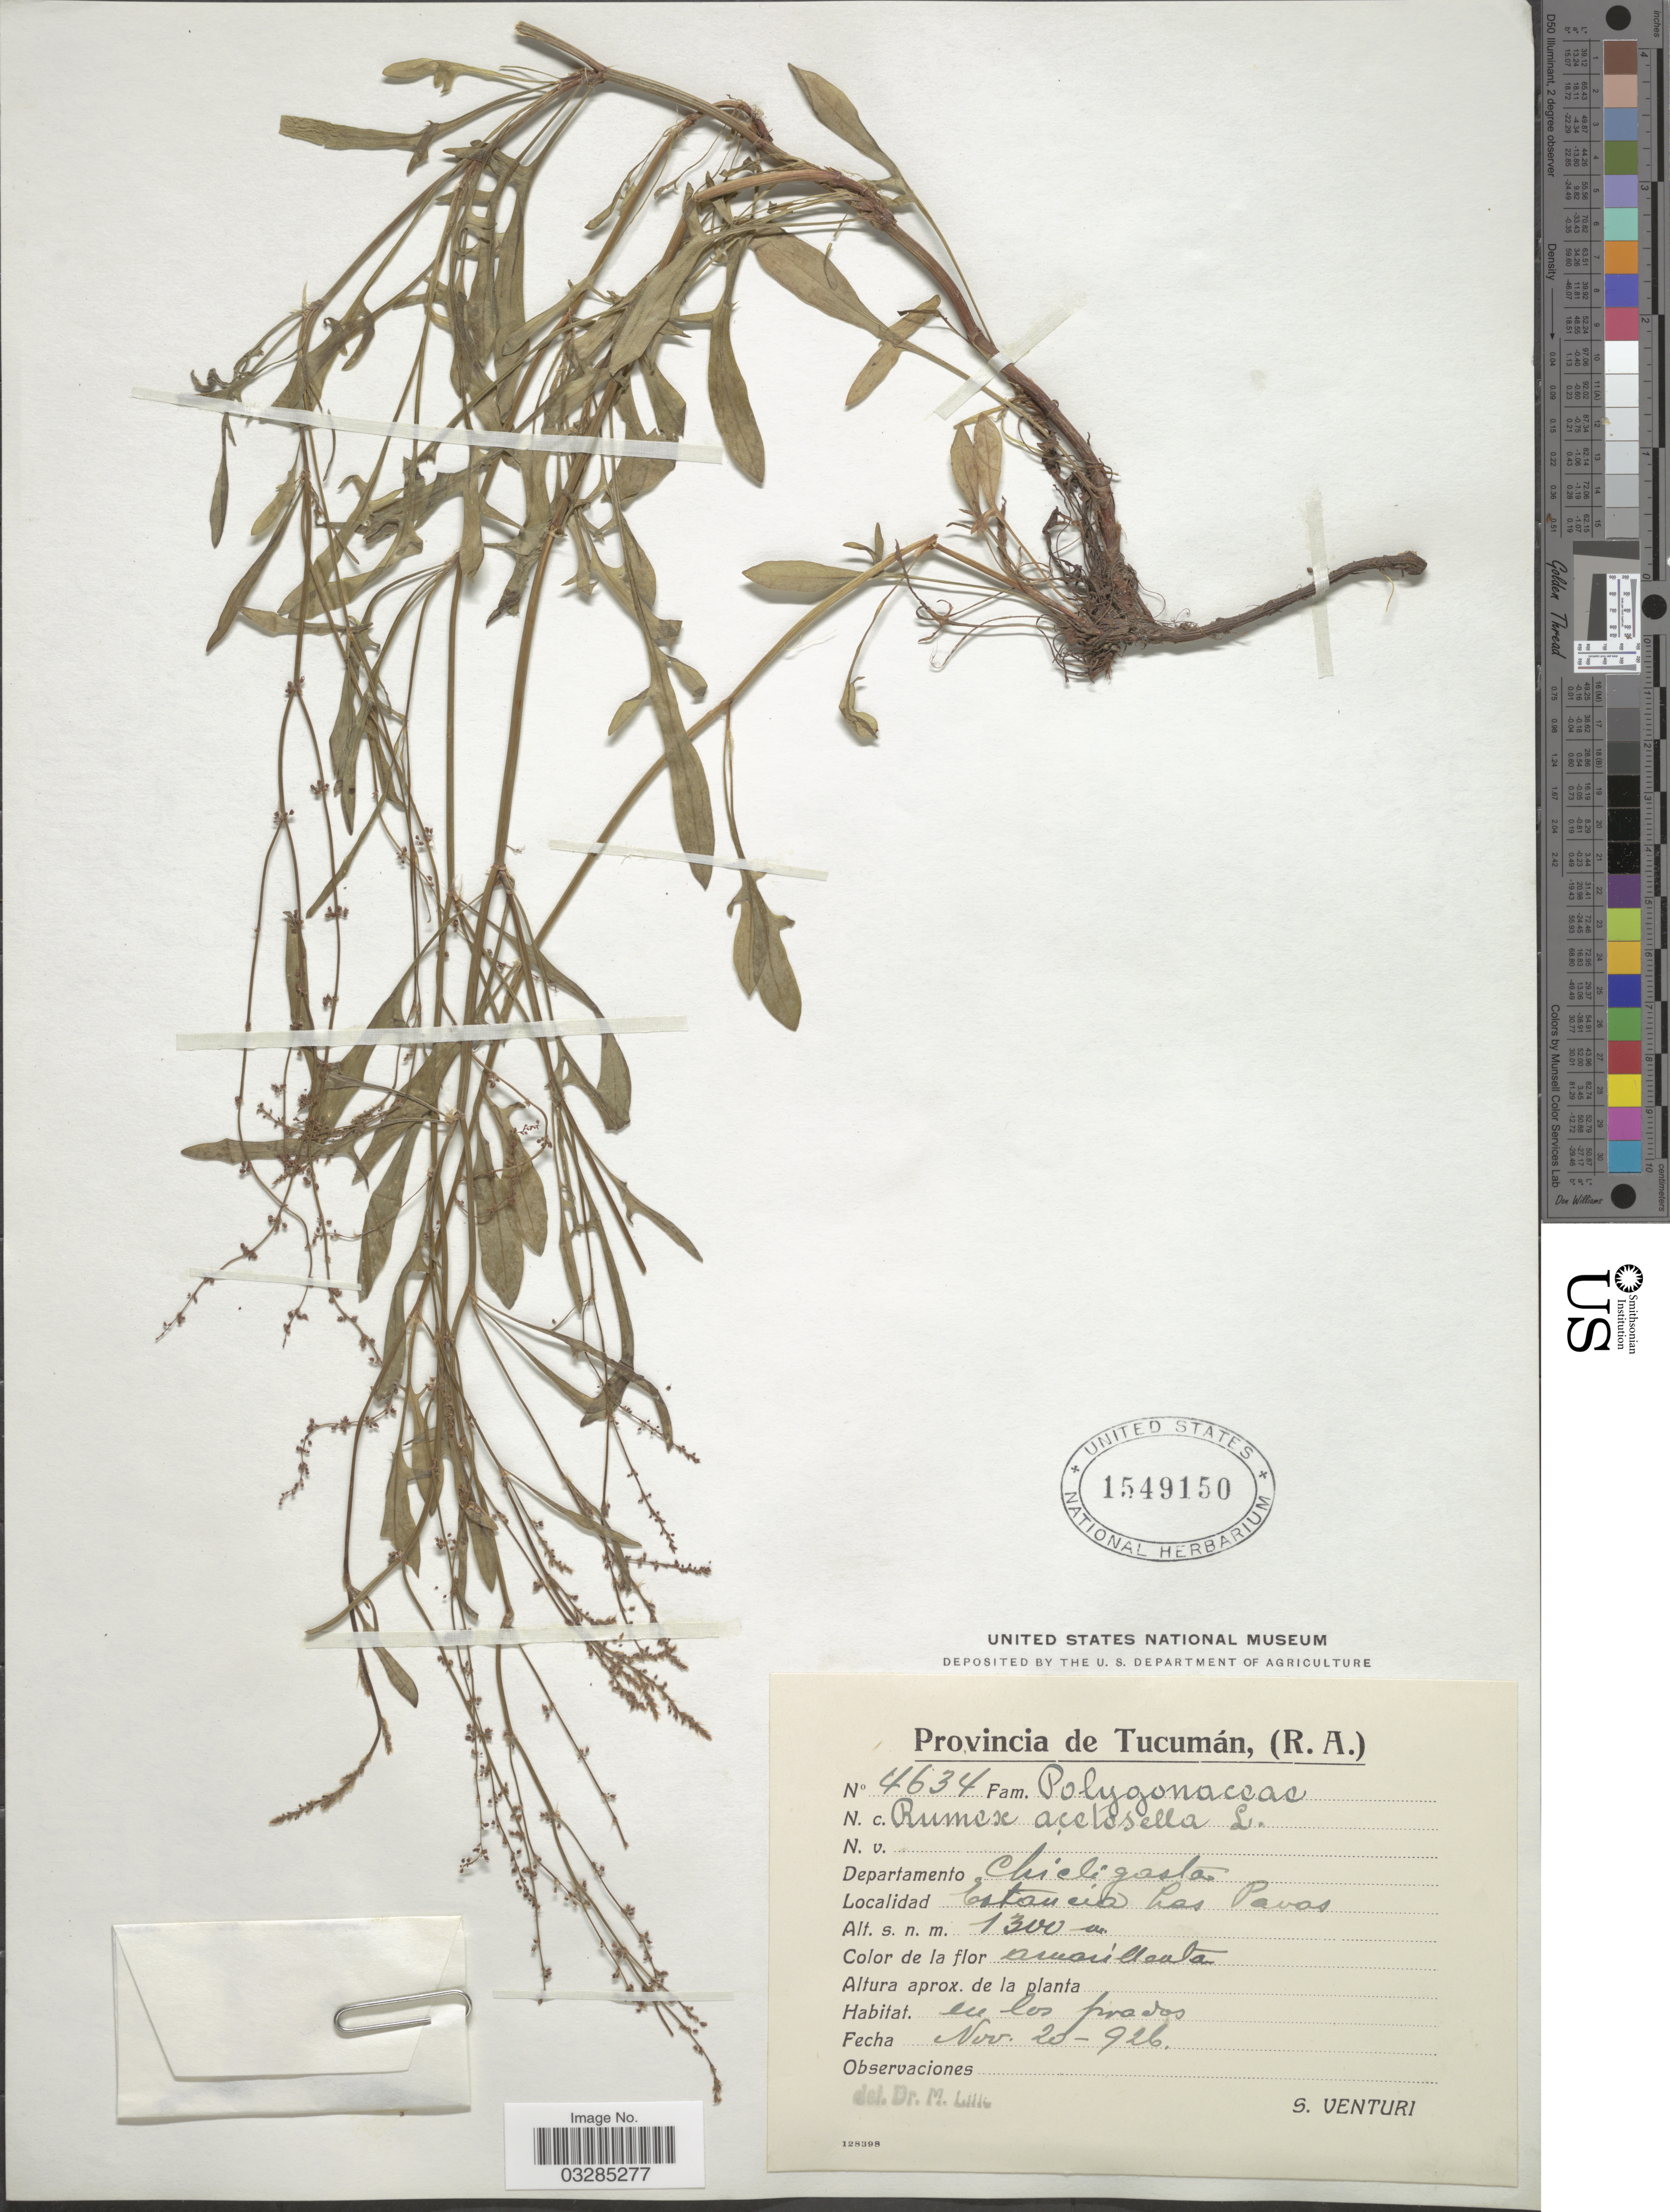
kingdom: Plantae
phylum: Tracheophyta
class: Magnoliopsida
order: Caryophyllales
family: Polygonaceae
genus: Rumex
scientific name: Rumex acetosella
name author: L.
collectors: S. Venturi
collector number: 4634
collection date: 1926-11-20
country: Argentina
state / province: Tucuman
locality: Departamento Chicligasta. Estancia Las Pavas.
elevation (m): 1300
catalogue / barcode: US 1549150